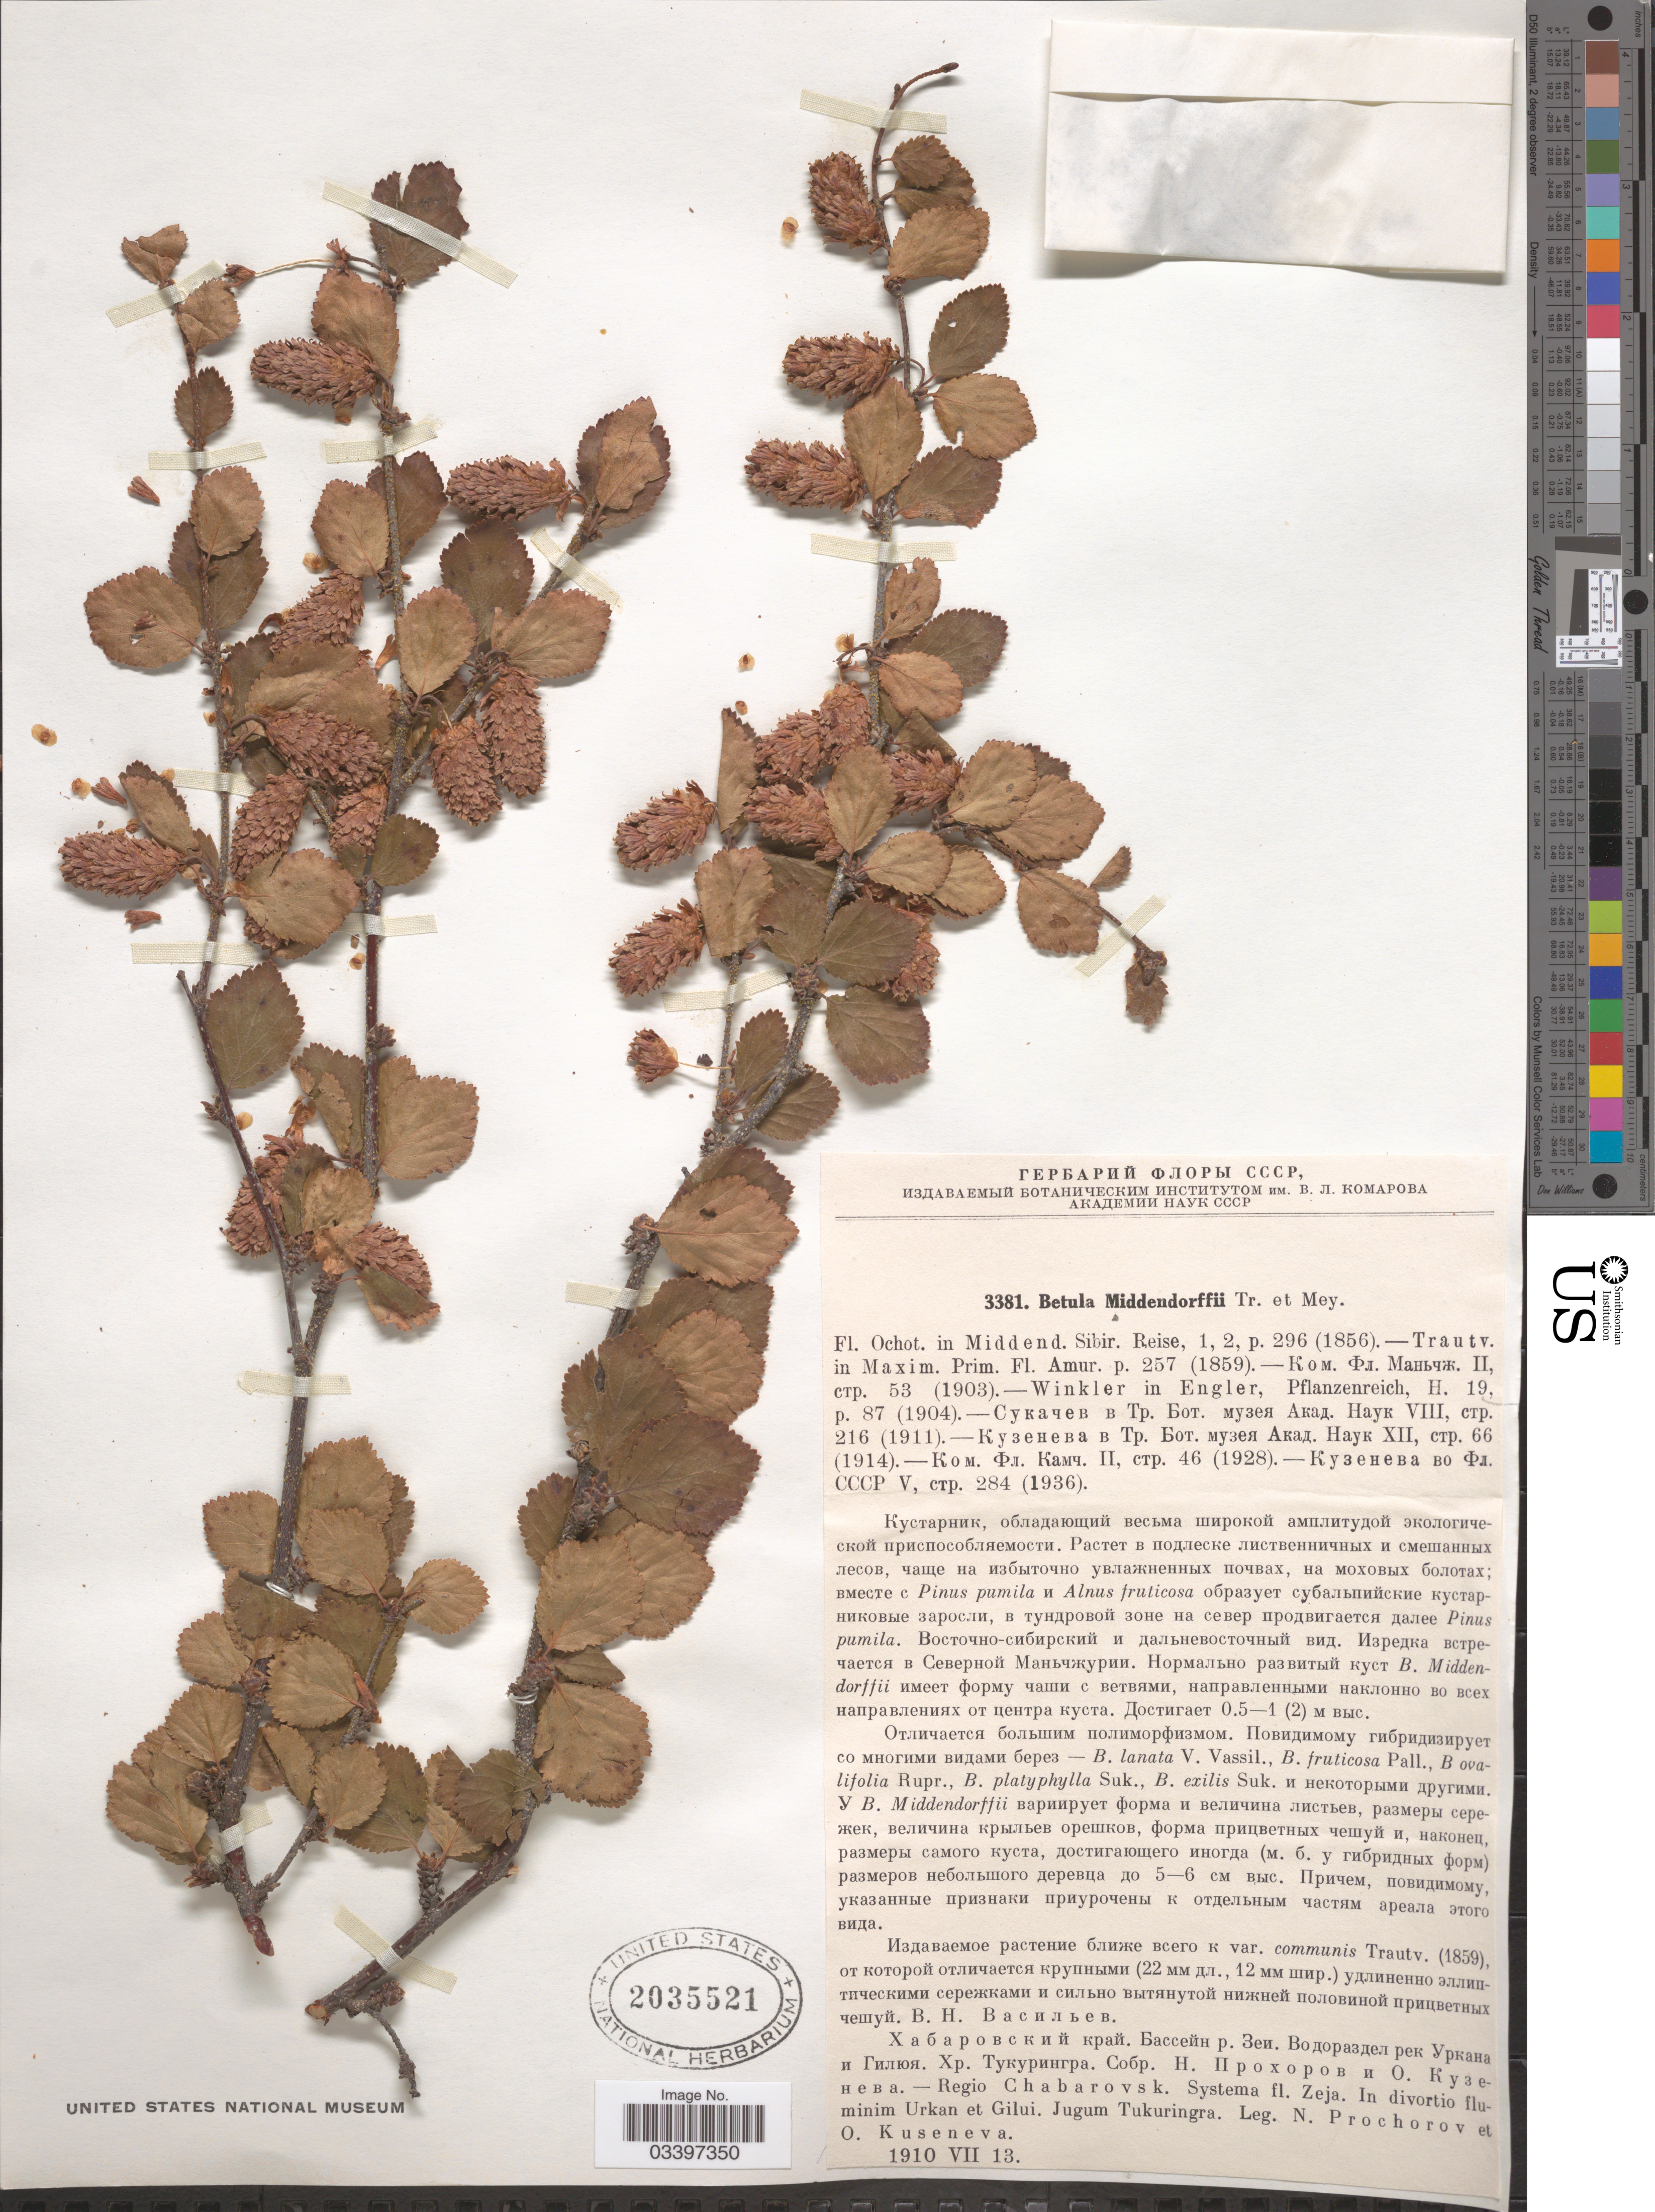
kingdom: Plantae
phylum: Tracheophyta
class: Magnoliopsida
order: Fagales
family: Betulaceae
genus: Betula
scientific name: Betula middendorffii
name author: Trautv. & C.A. Mey.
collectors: N. Prochorov & O. Kuseneva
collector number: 3381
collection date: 1910-07-13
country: Russian Federation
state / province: Khabarovsk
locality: Regio Chabarovsk. Systema fl. Zeja. In divortio fluminim Urkan et Gilui. Jugum Tukuringra.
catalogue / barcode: US 2035521